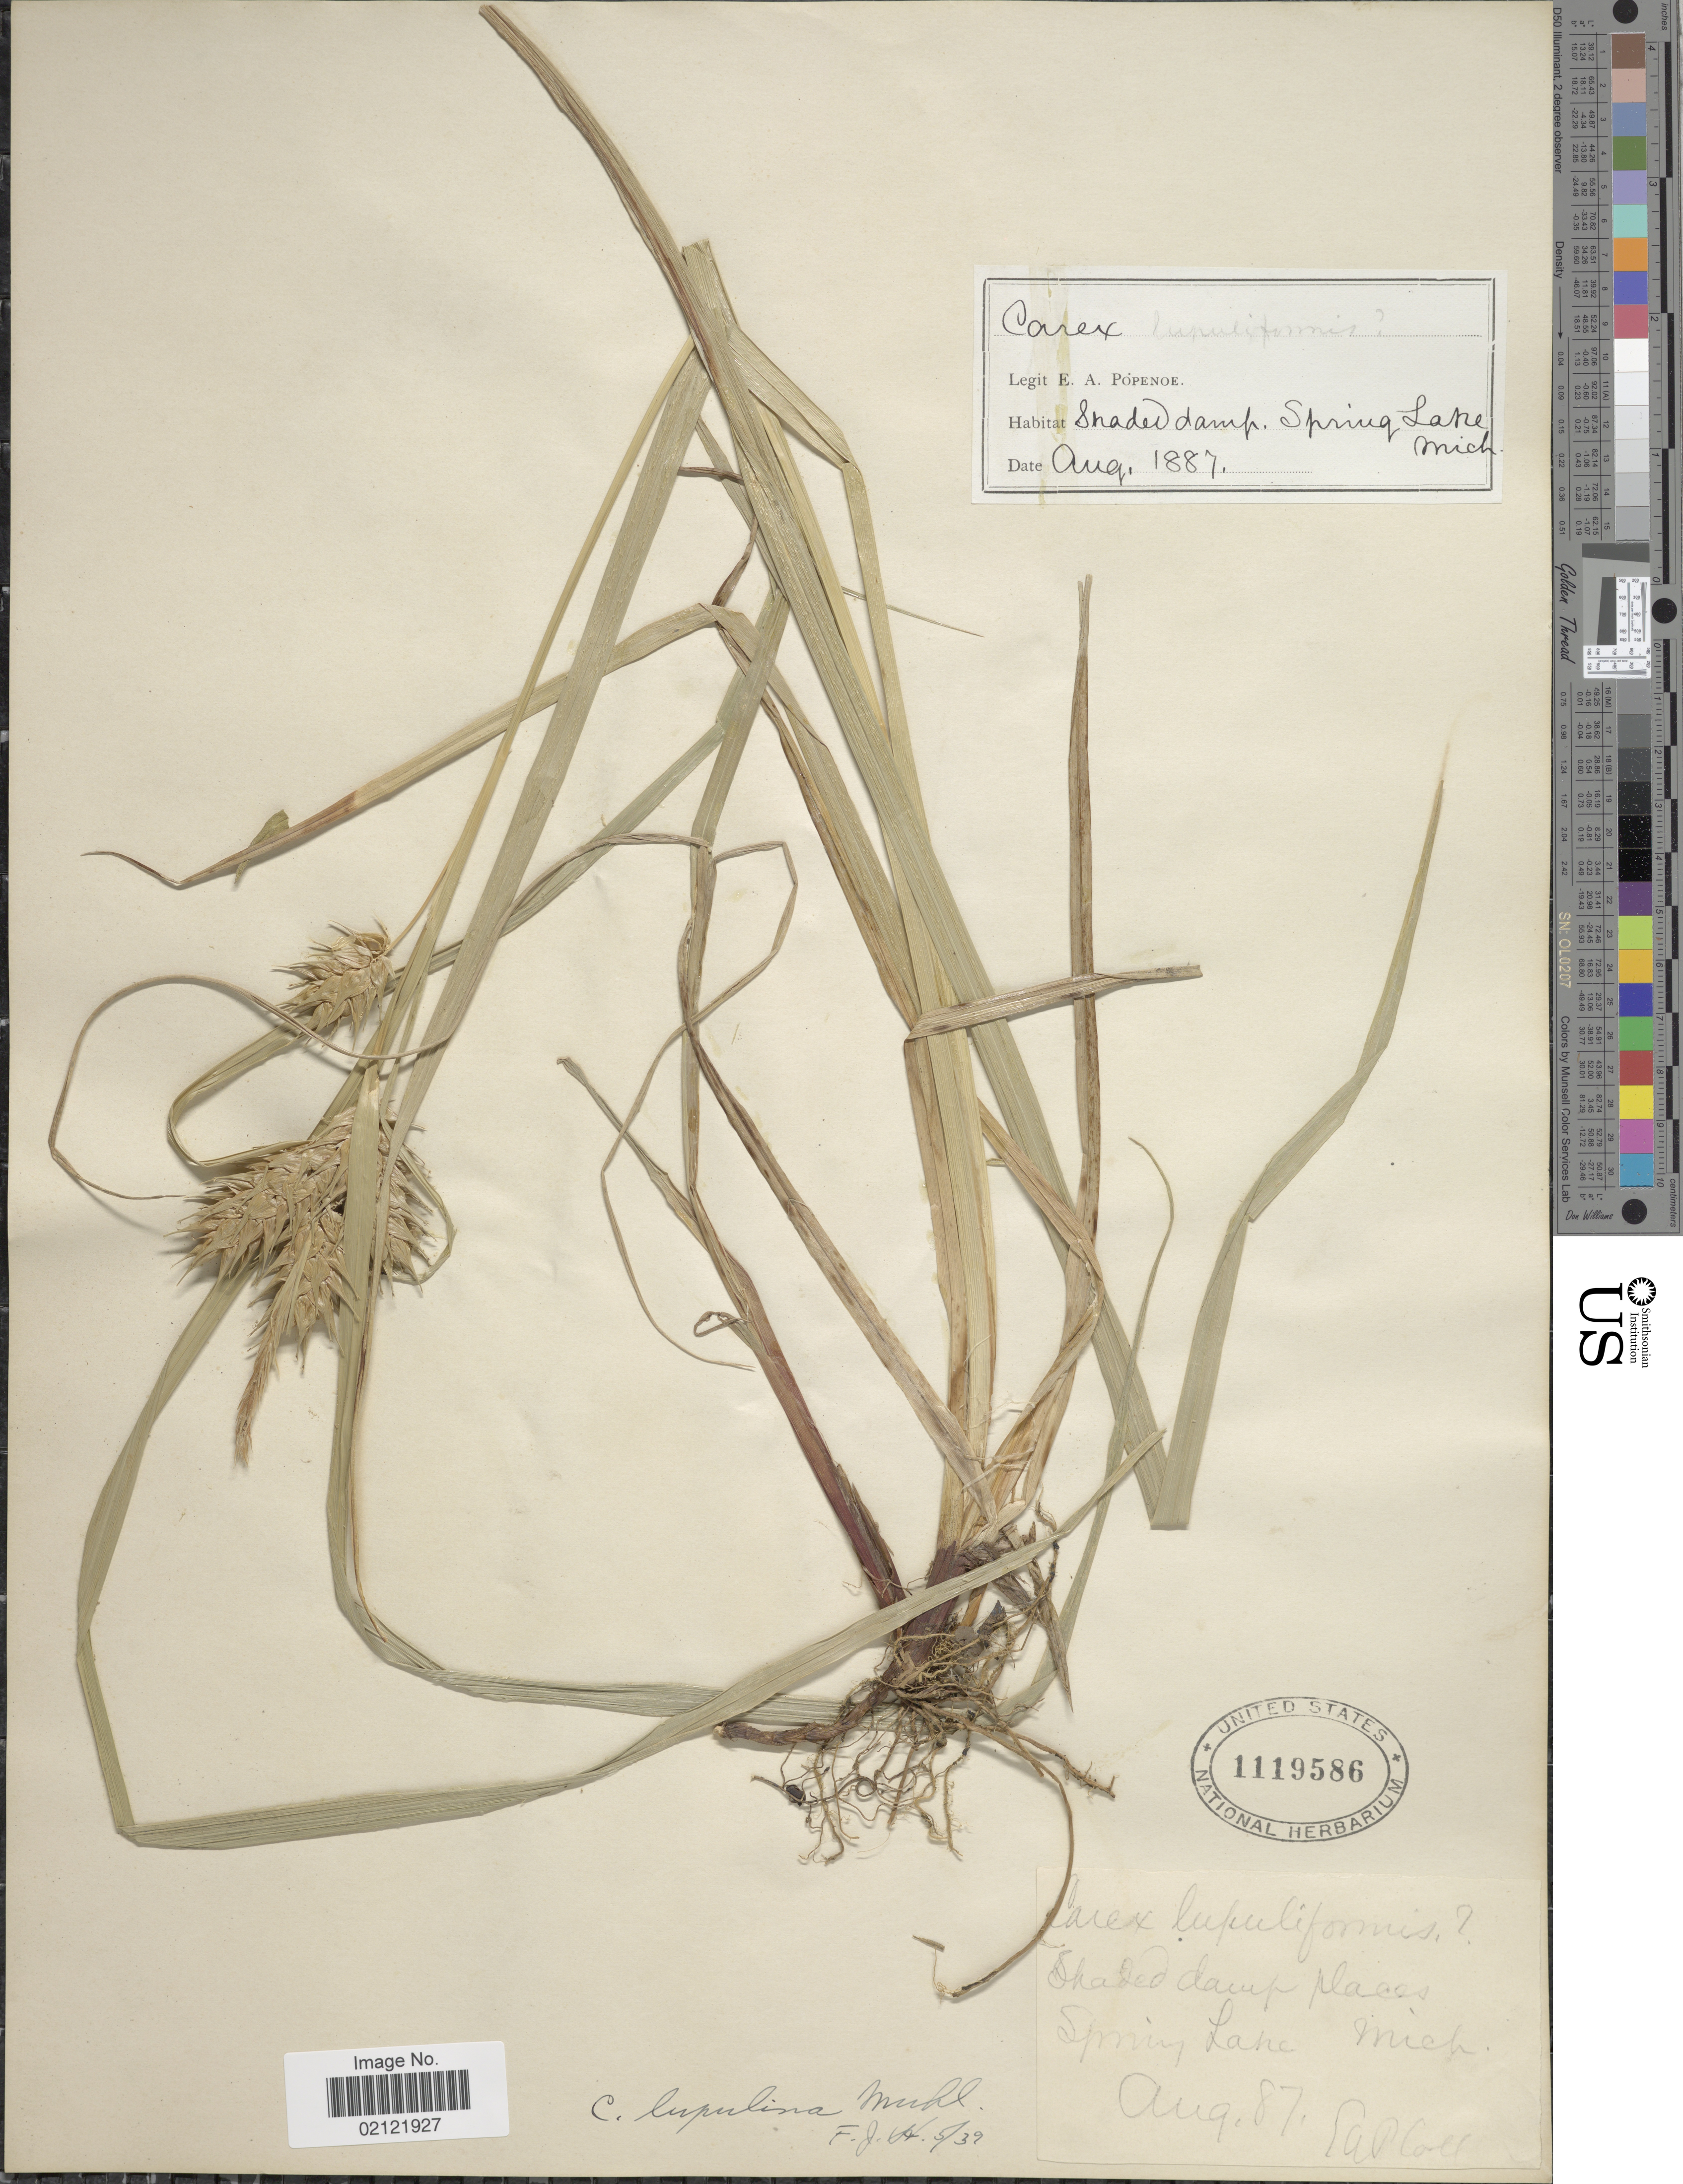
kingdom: Plantae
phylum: Tracheophyta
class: Liliopsida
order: Poales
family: Cyperaceae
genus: Carex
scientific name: Carex lupulina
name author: Muhl. ex Willd.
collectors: E. A. Popenoe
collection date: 1887-08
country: United States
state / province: Michigan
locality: Shades damp, Spring Lake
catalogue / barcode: US 1119586